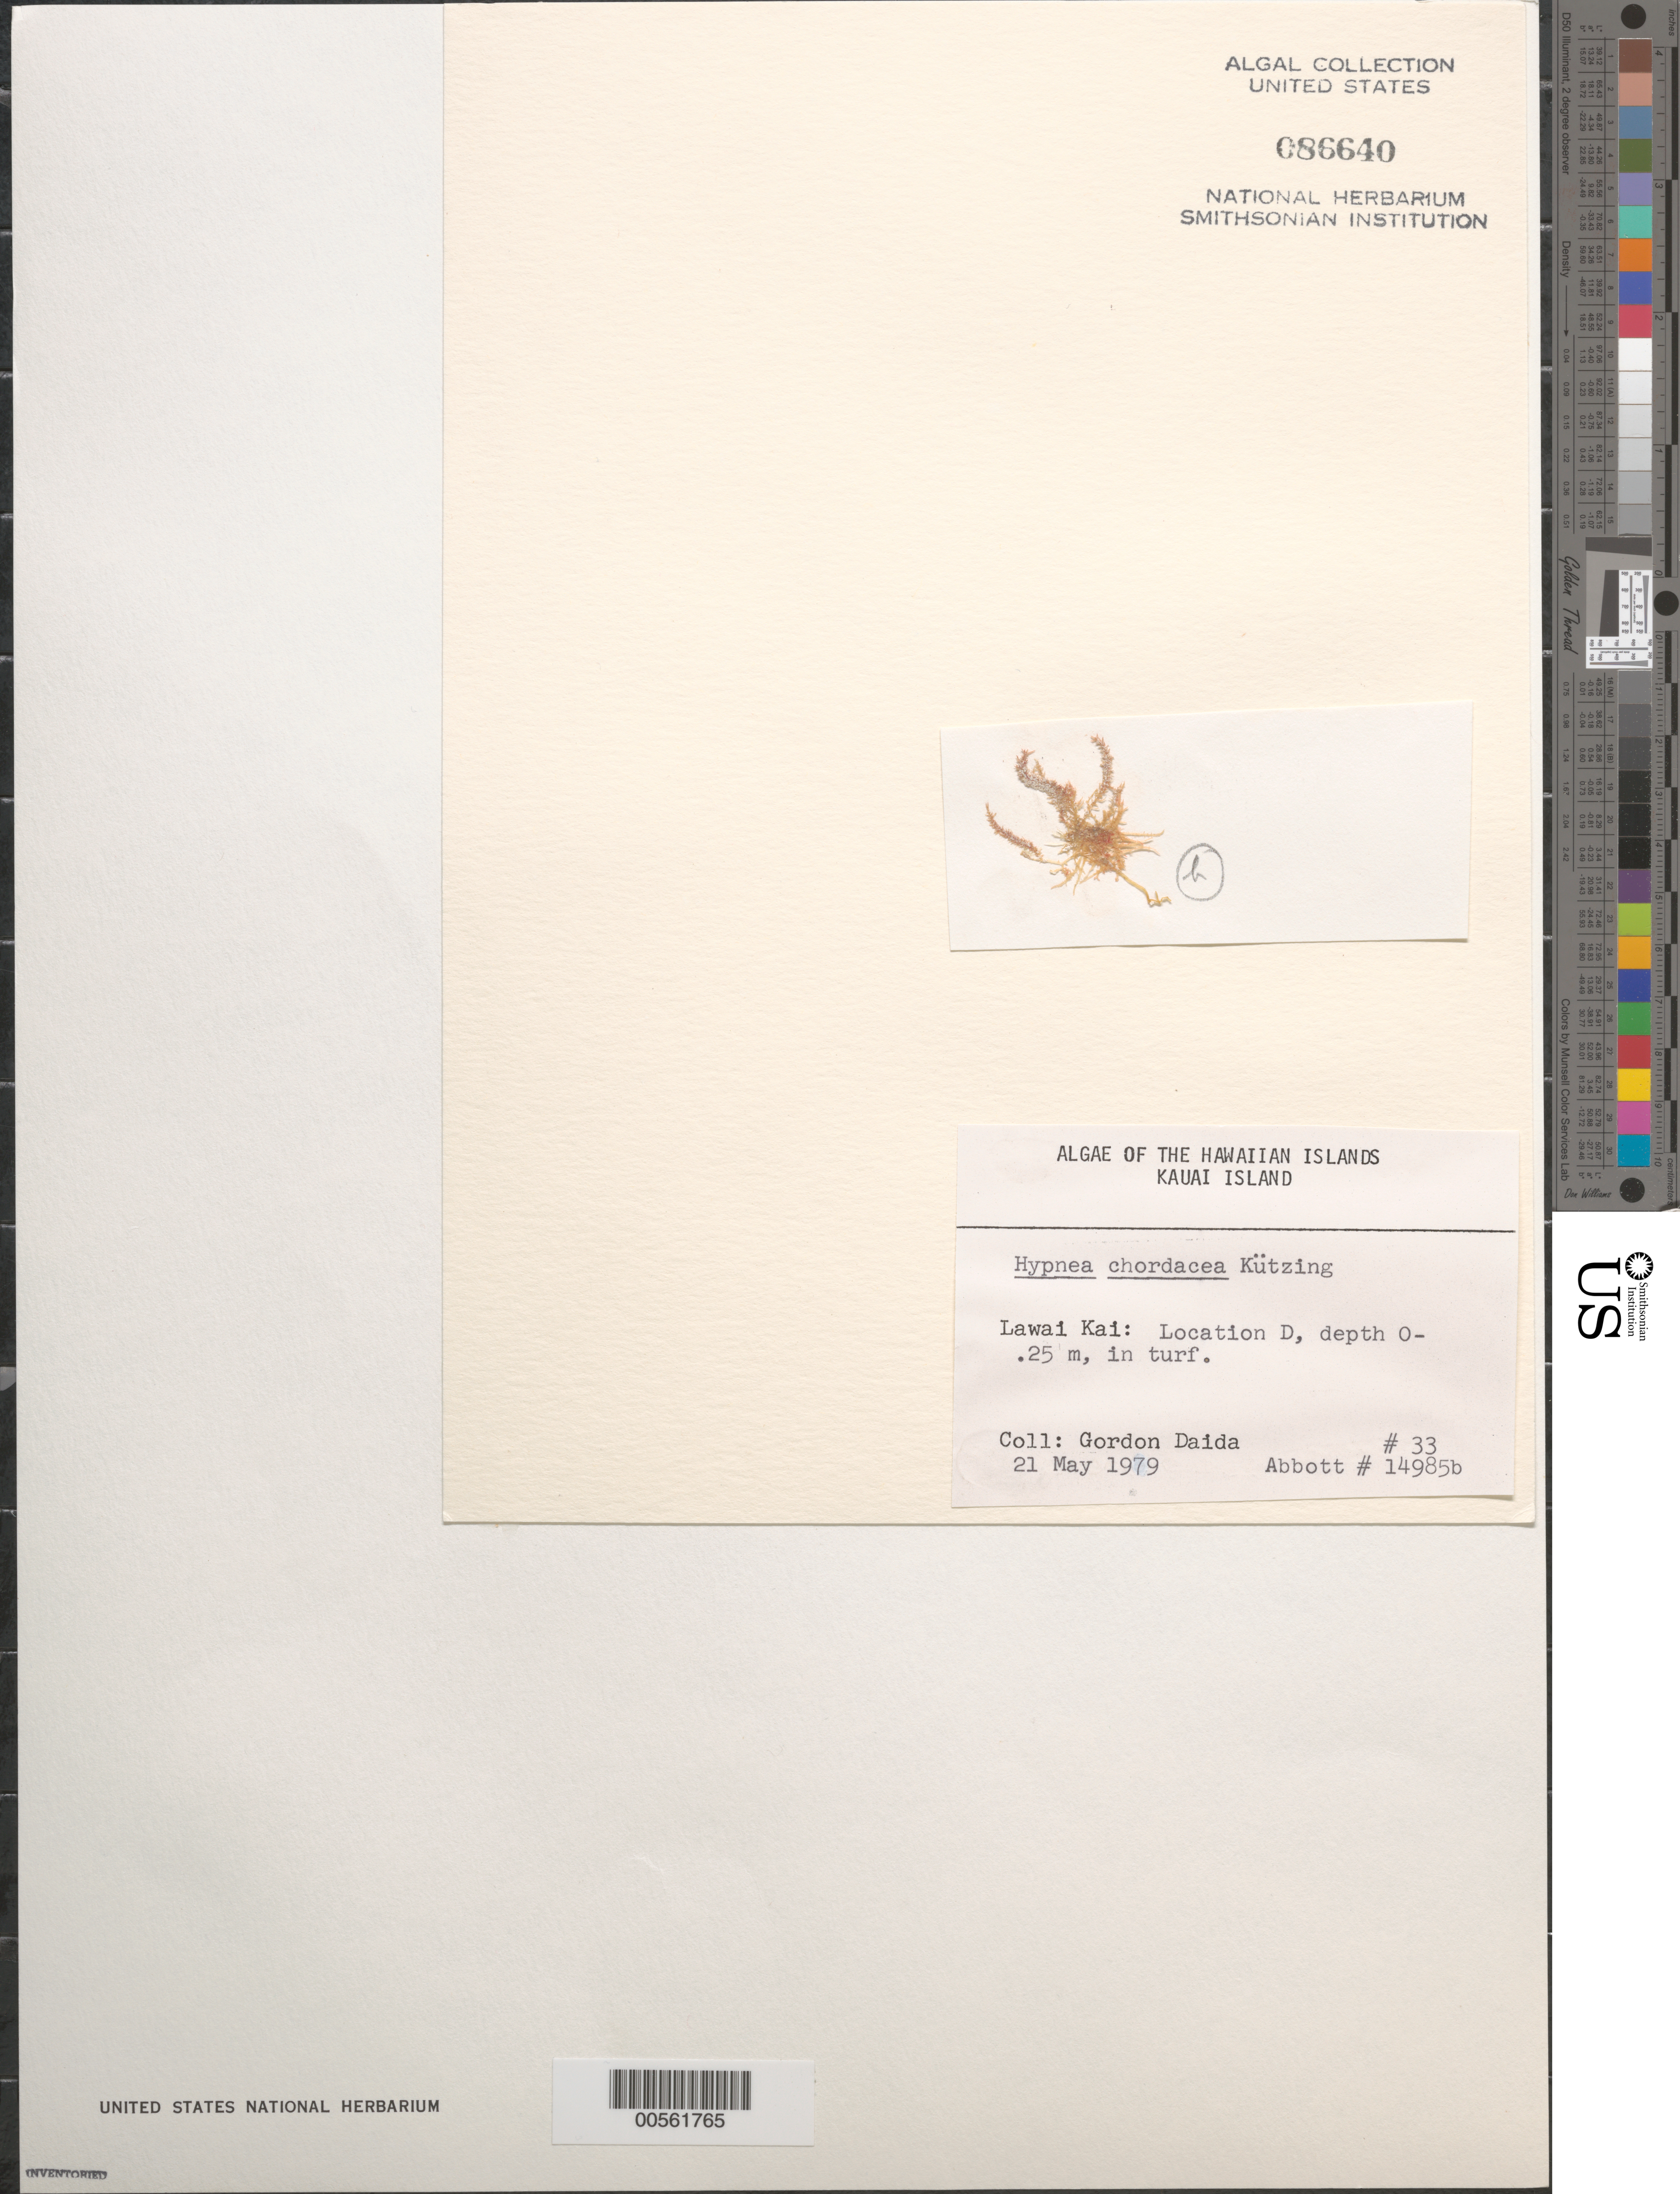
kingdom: Plantae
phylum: Rhodophyta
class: Florideophyceae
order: Gigartinales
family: Cystocloniaceae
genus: Hypnea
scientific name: Hypnea chordacea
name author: Kütz.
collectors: G. Daida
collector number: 33 & IAA 14985B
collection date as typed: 21 May 1979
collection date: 1979-05-21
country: United States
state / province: Hawaii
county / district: Kauai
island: Kaua'i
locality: Lawai Kai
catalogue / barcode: US 86640